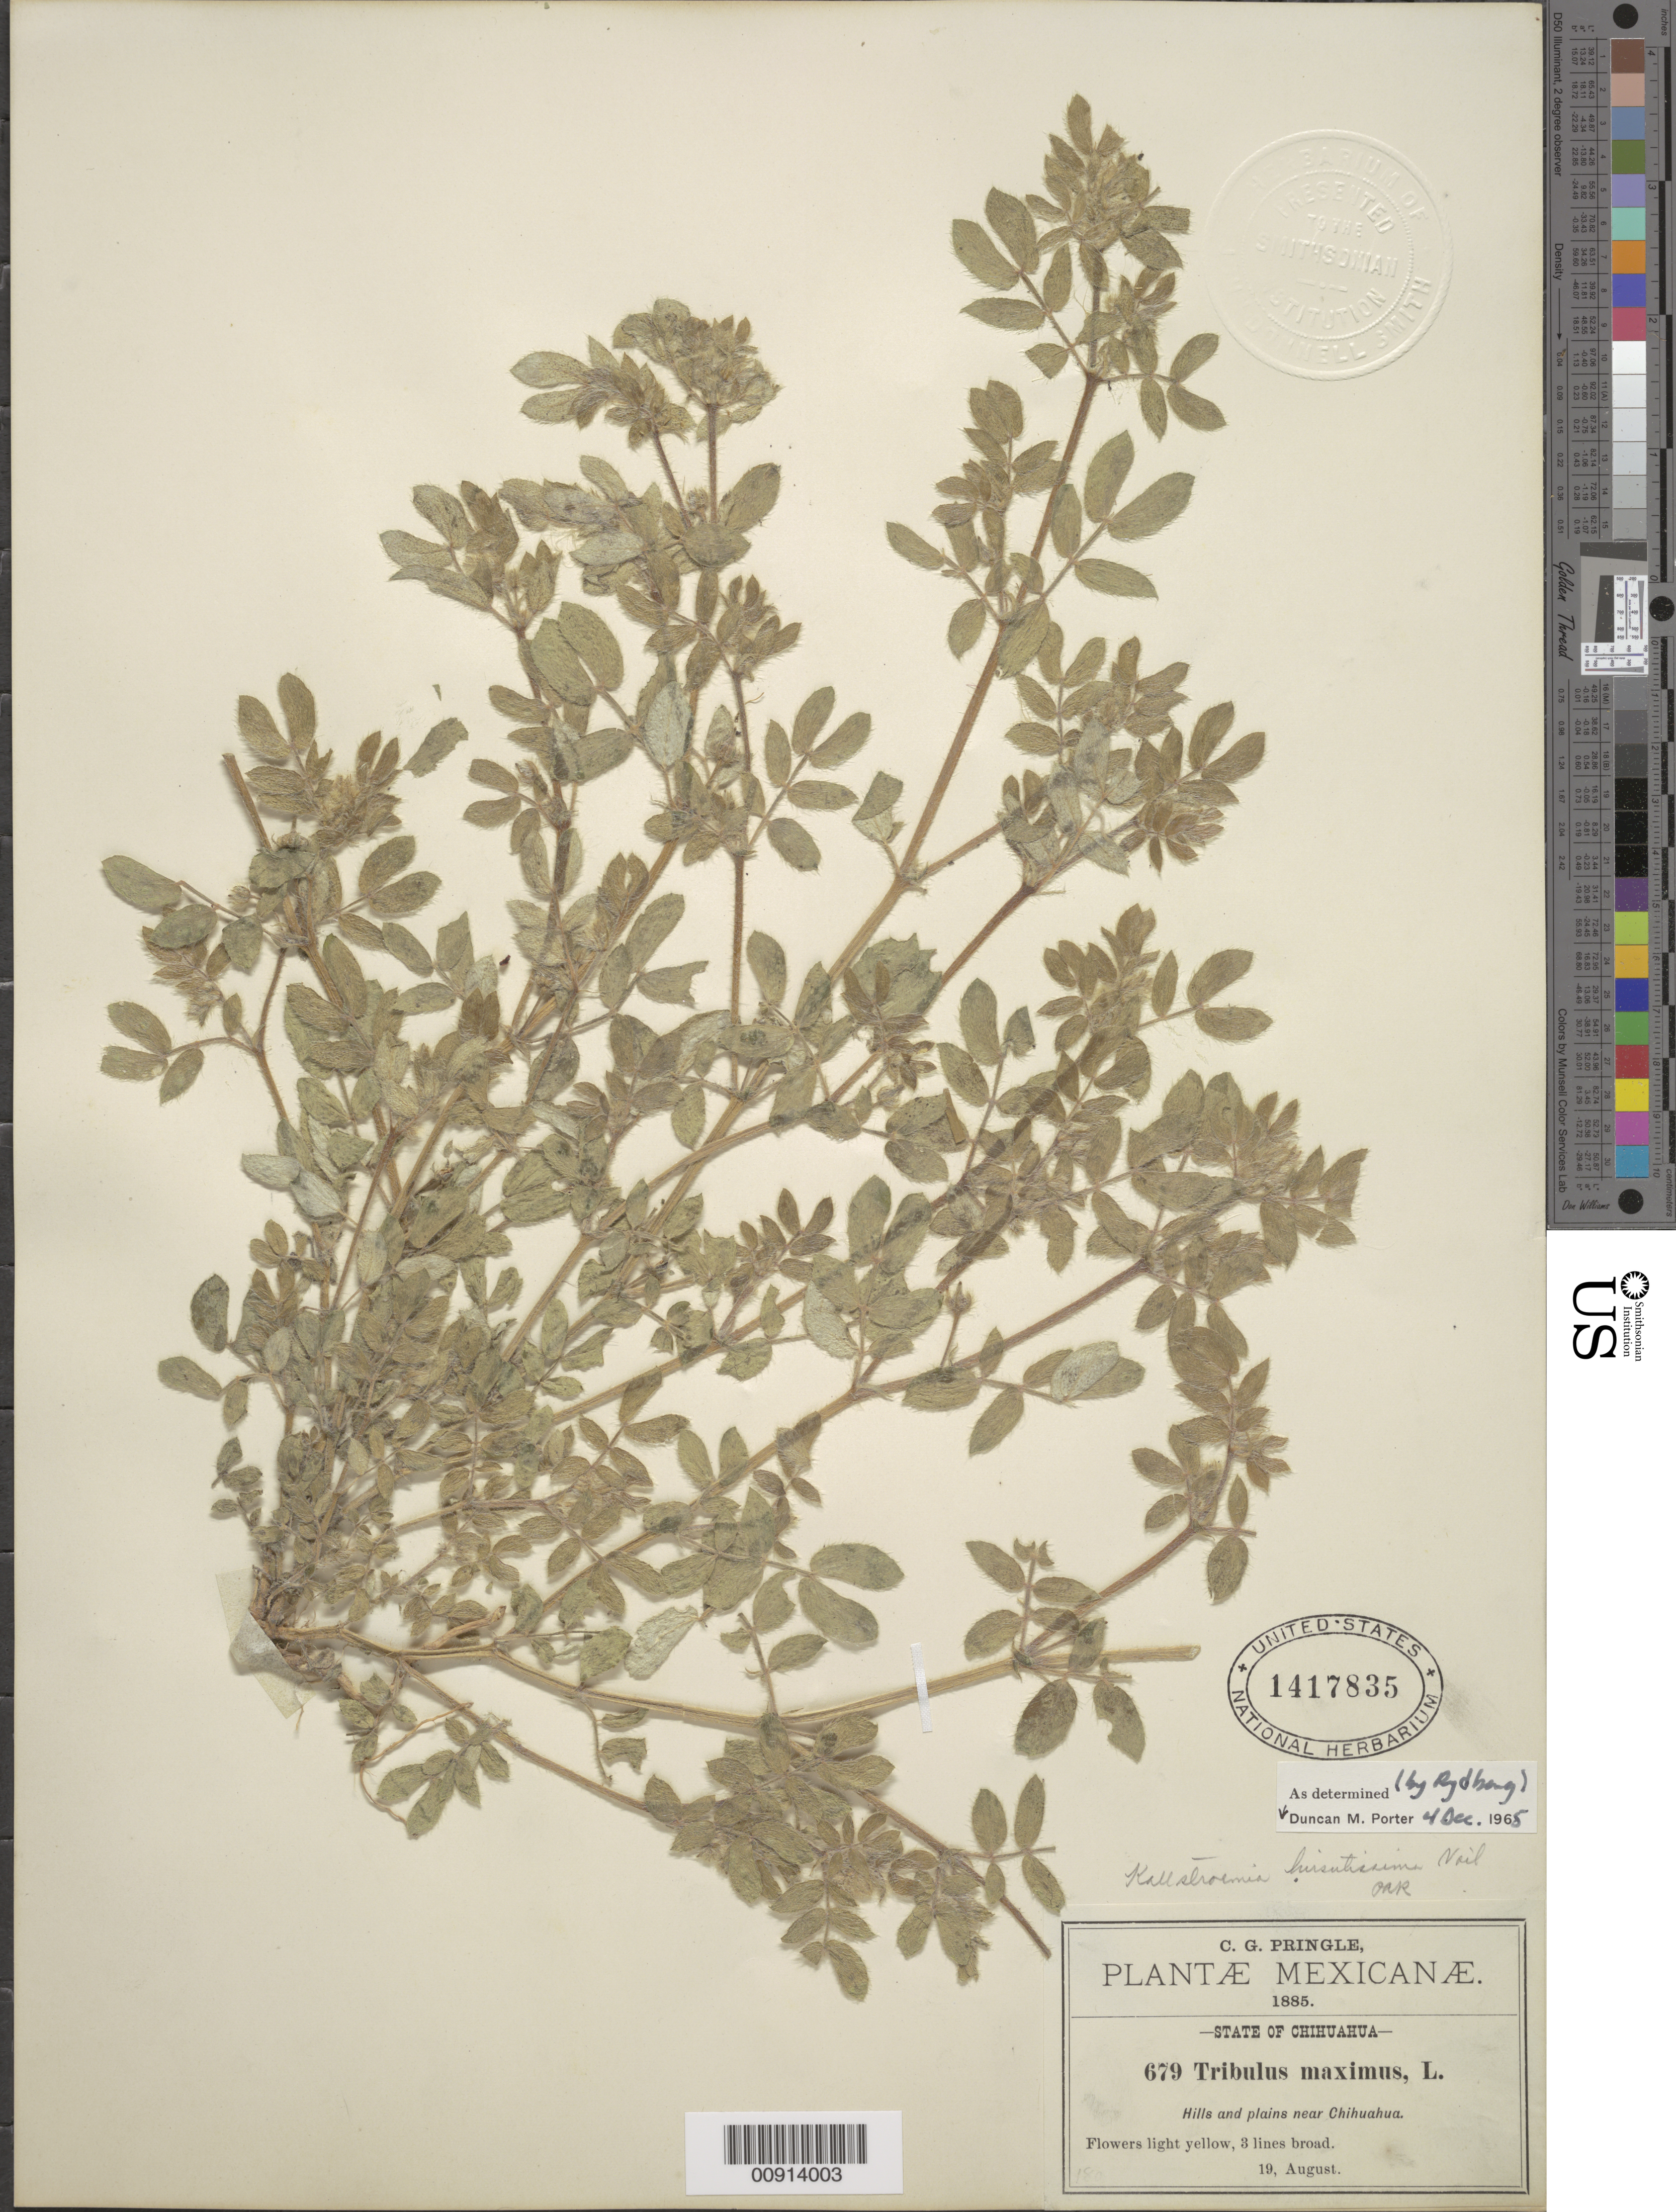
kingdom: Plantae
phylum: Tracheophyta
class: Magnoliopsida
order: Zygophyllales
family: Zygophyllaceae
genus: Kallstroemia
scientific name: Kallstroemia hirsutissima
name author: Vail in Small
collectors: C. G. Pringle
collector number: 679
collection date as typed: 19 Aug 1885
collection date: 1885-08-19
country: Mexico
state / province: Chihuahua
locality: Near Chihuahua, State of Chihuahua.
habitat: Hills and plains.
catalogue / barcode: US 1417835